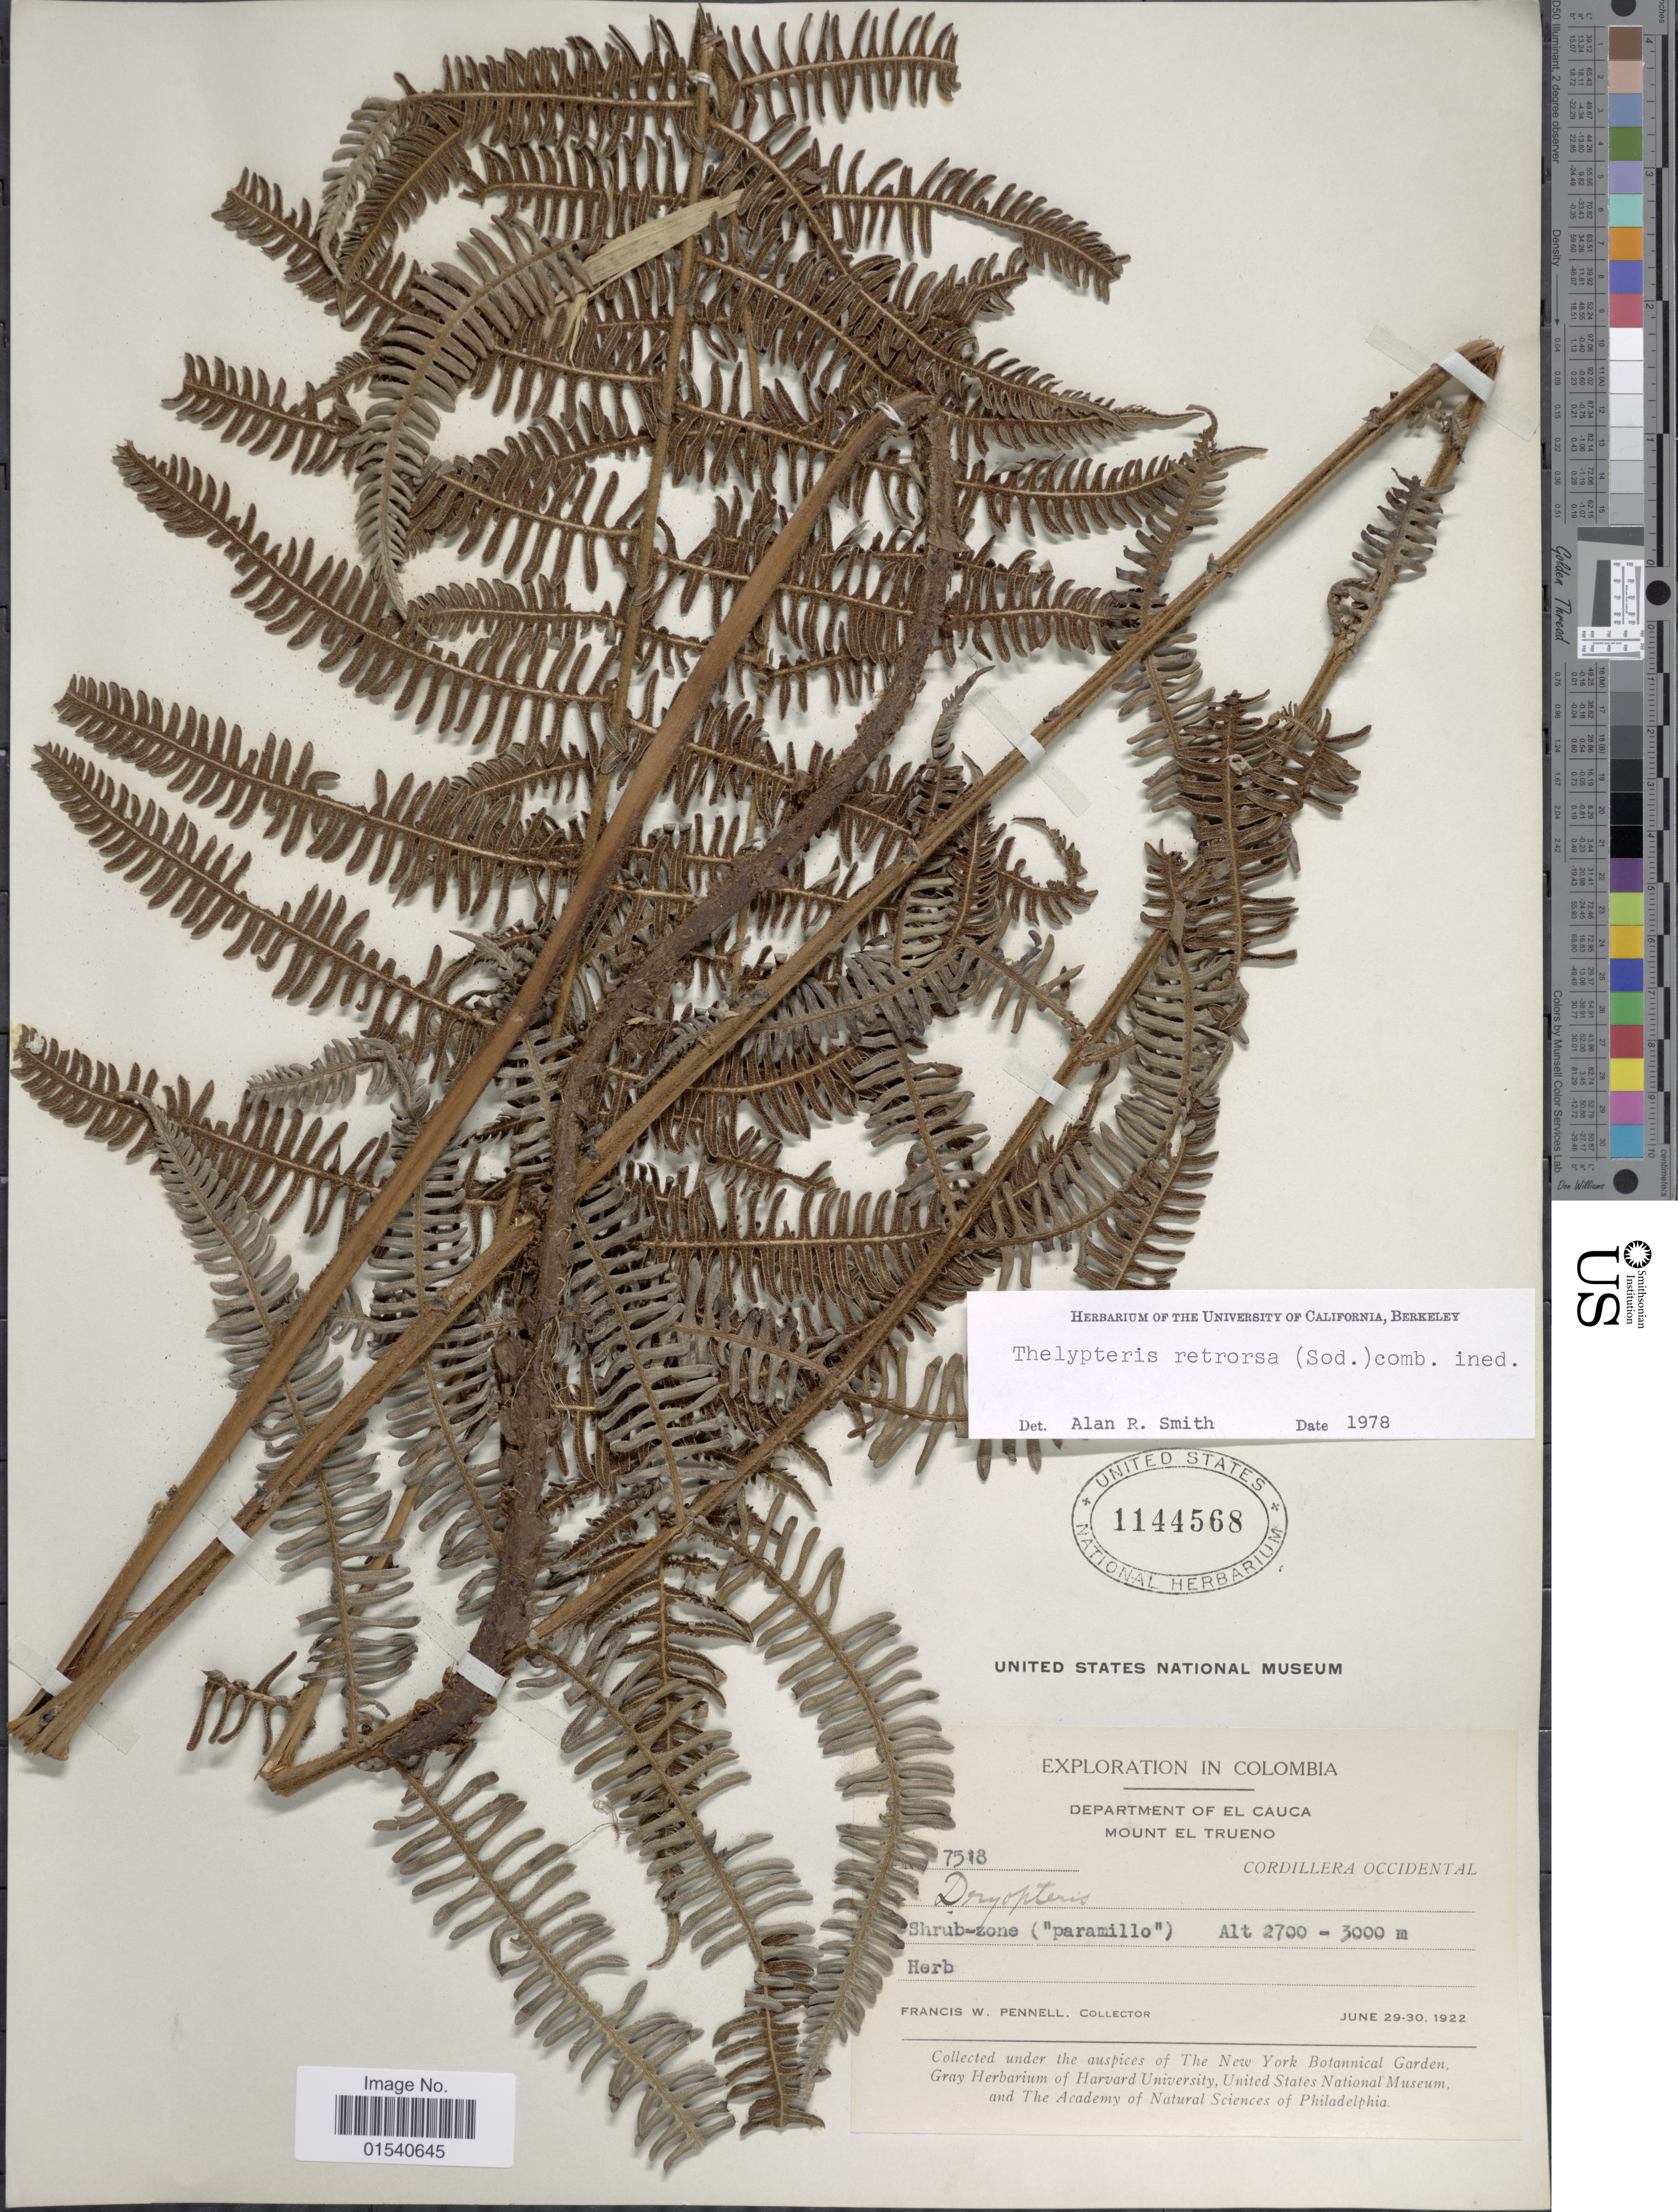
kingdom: Plantae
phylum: Tracheophyta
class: Polypodiopsida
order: Polypodiales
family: Thelypteridaceae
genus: Amauropelta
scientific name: Amauropelta pilosohispida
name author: (Hook.) A.R. Sm.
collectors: J. A. Ewan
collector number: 7518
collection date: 1922-06-29/1922-06-30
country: Colombia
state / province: Cauca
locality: Department of EL Cauca Mount El Trueno, Cordillera Occidental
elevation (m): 2700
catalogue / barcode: US 1144568